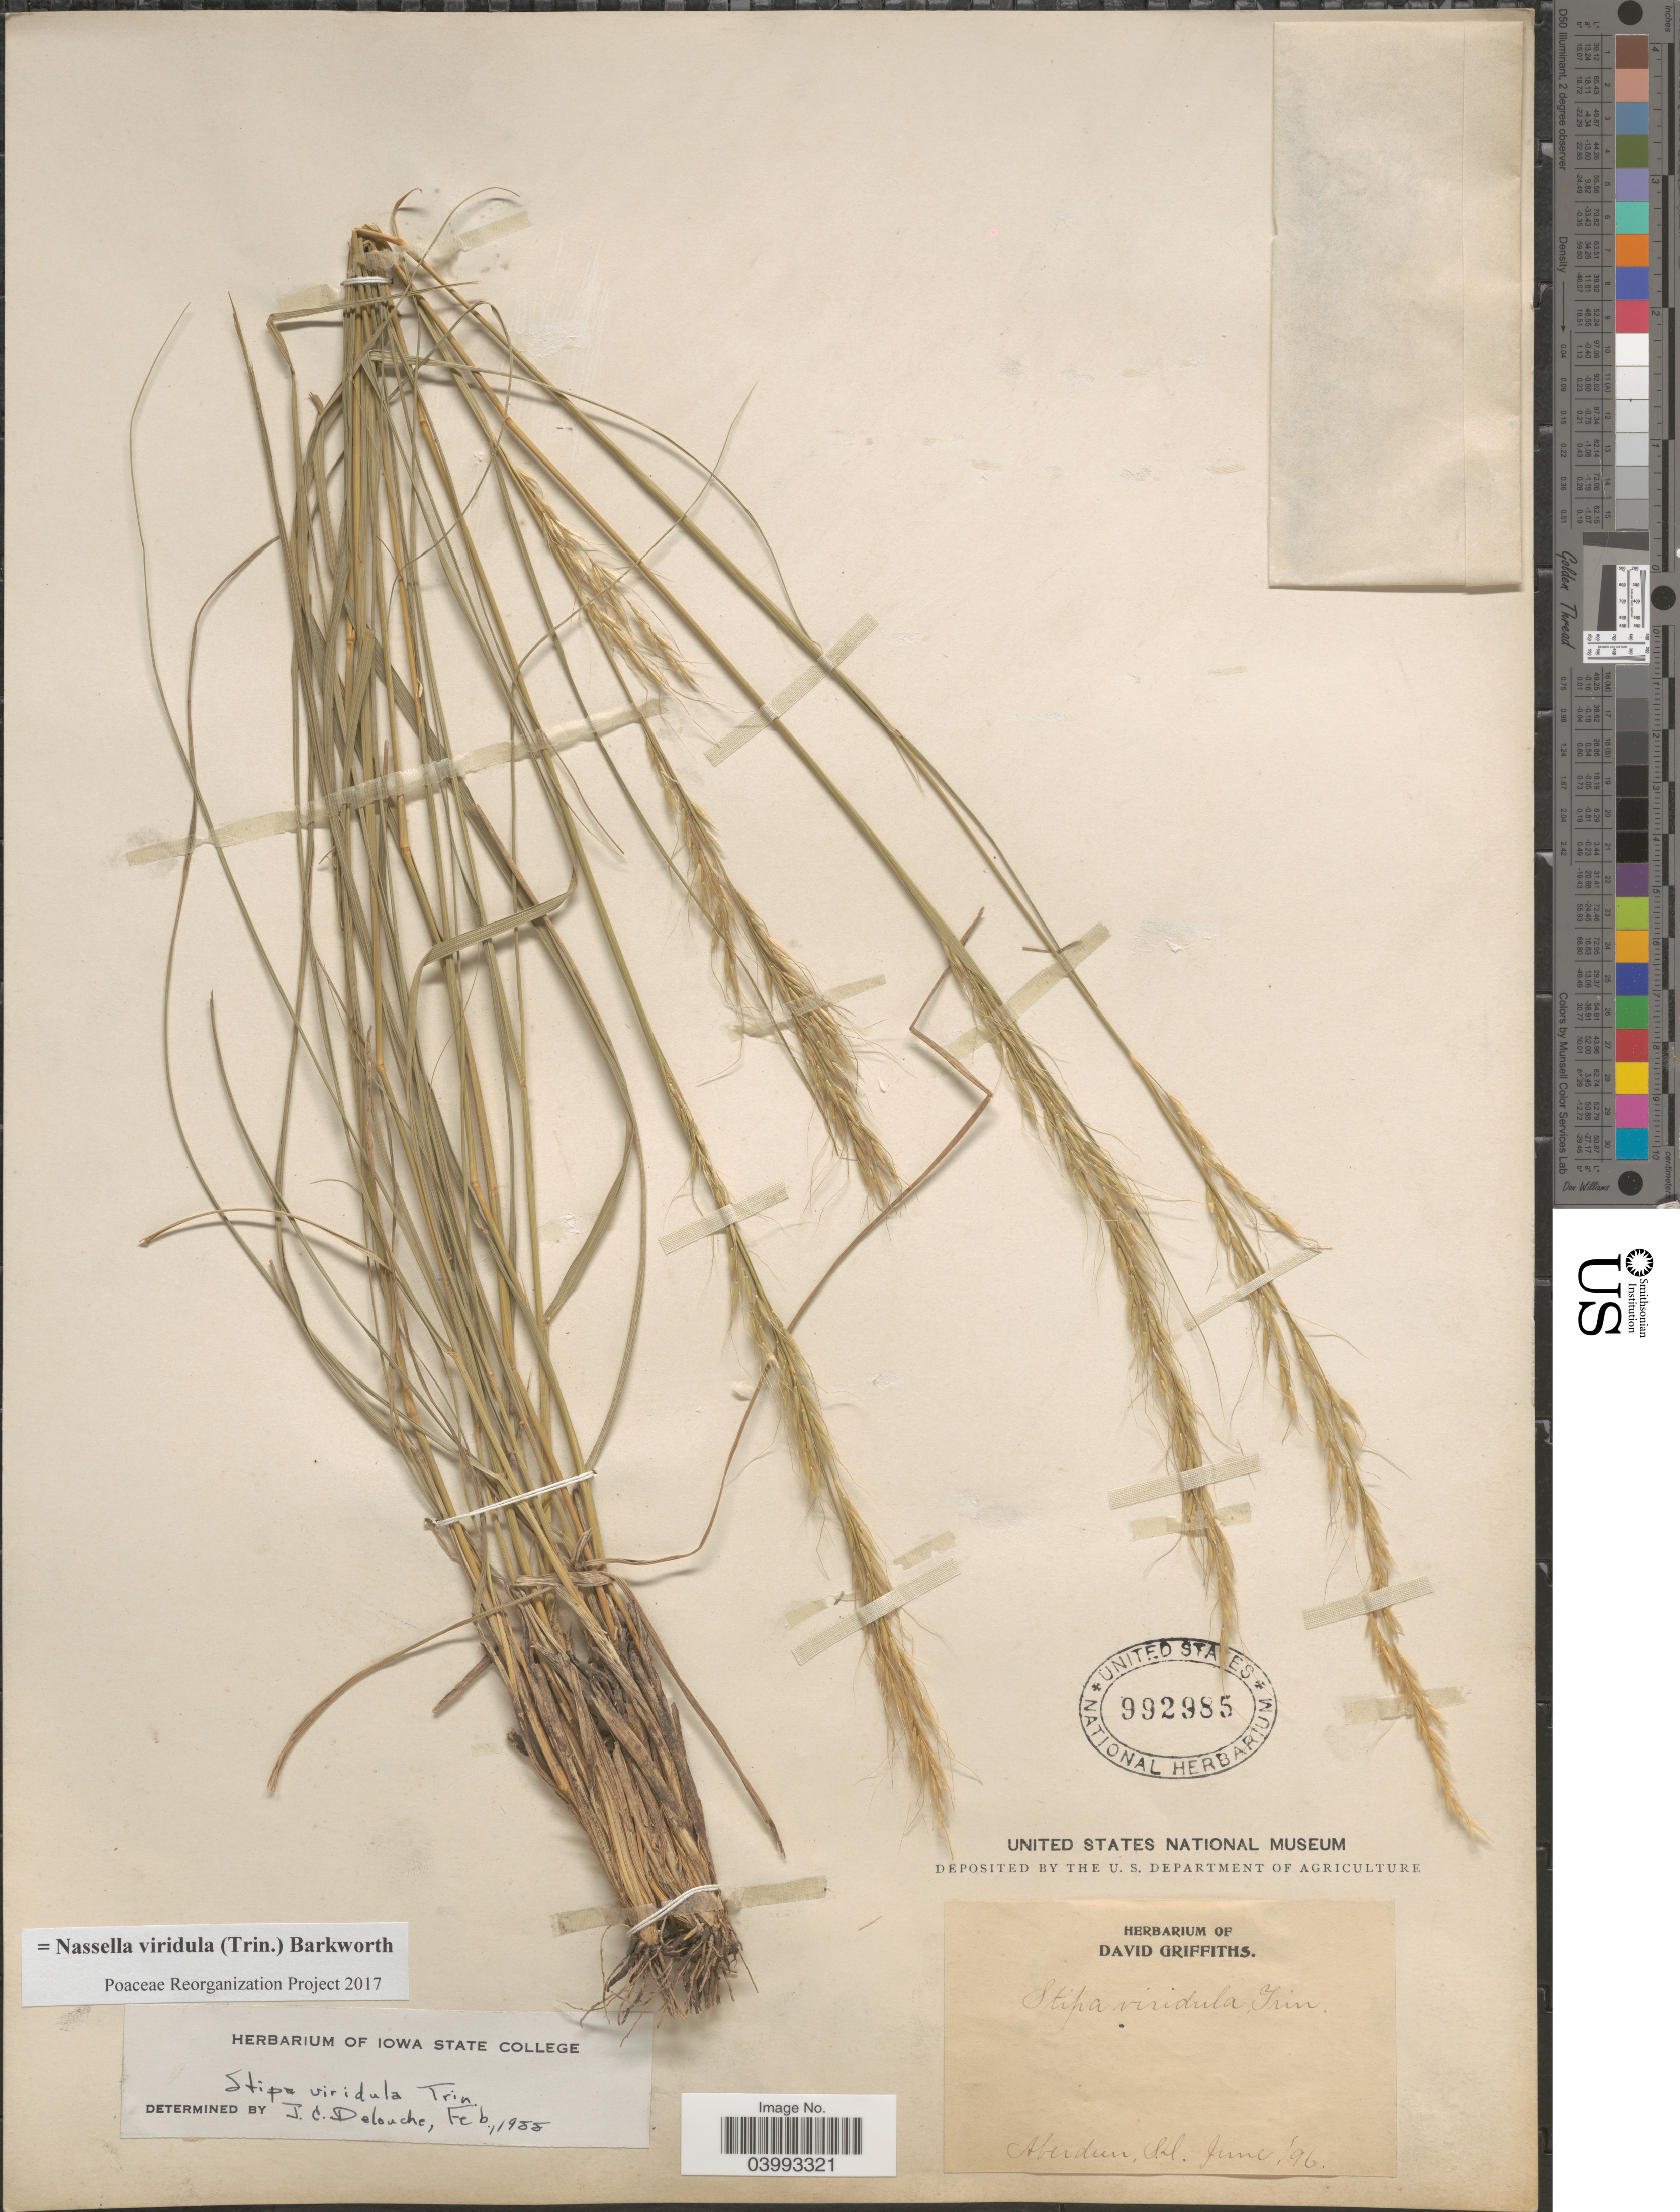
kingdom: Plantae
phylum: Tracheophyta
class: Liliopsida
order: Poales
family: Poaceae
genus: Nassella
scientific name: Nassella viridula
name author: (Trin.) Barkworth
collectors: ex herb. David Griffiths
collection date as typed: Transcribed d/m/y: /6/96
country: United States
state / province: South Dakota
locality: Aberdeen.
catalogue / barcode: US 992985